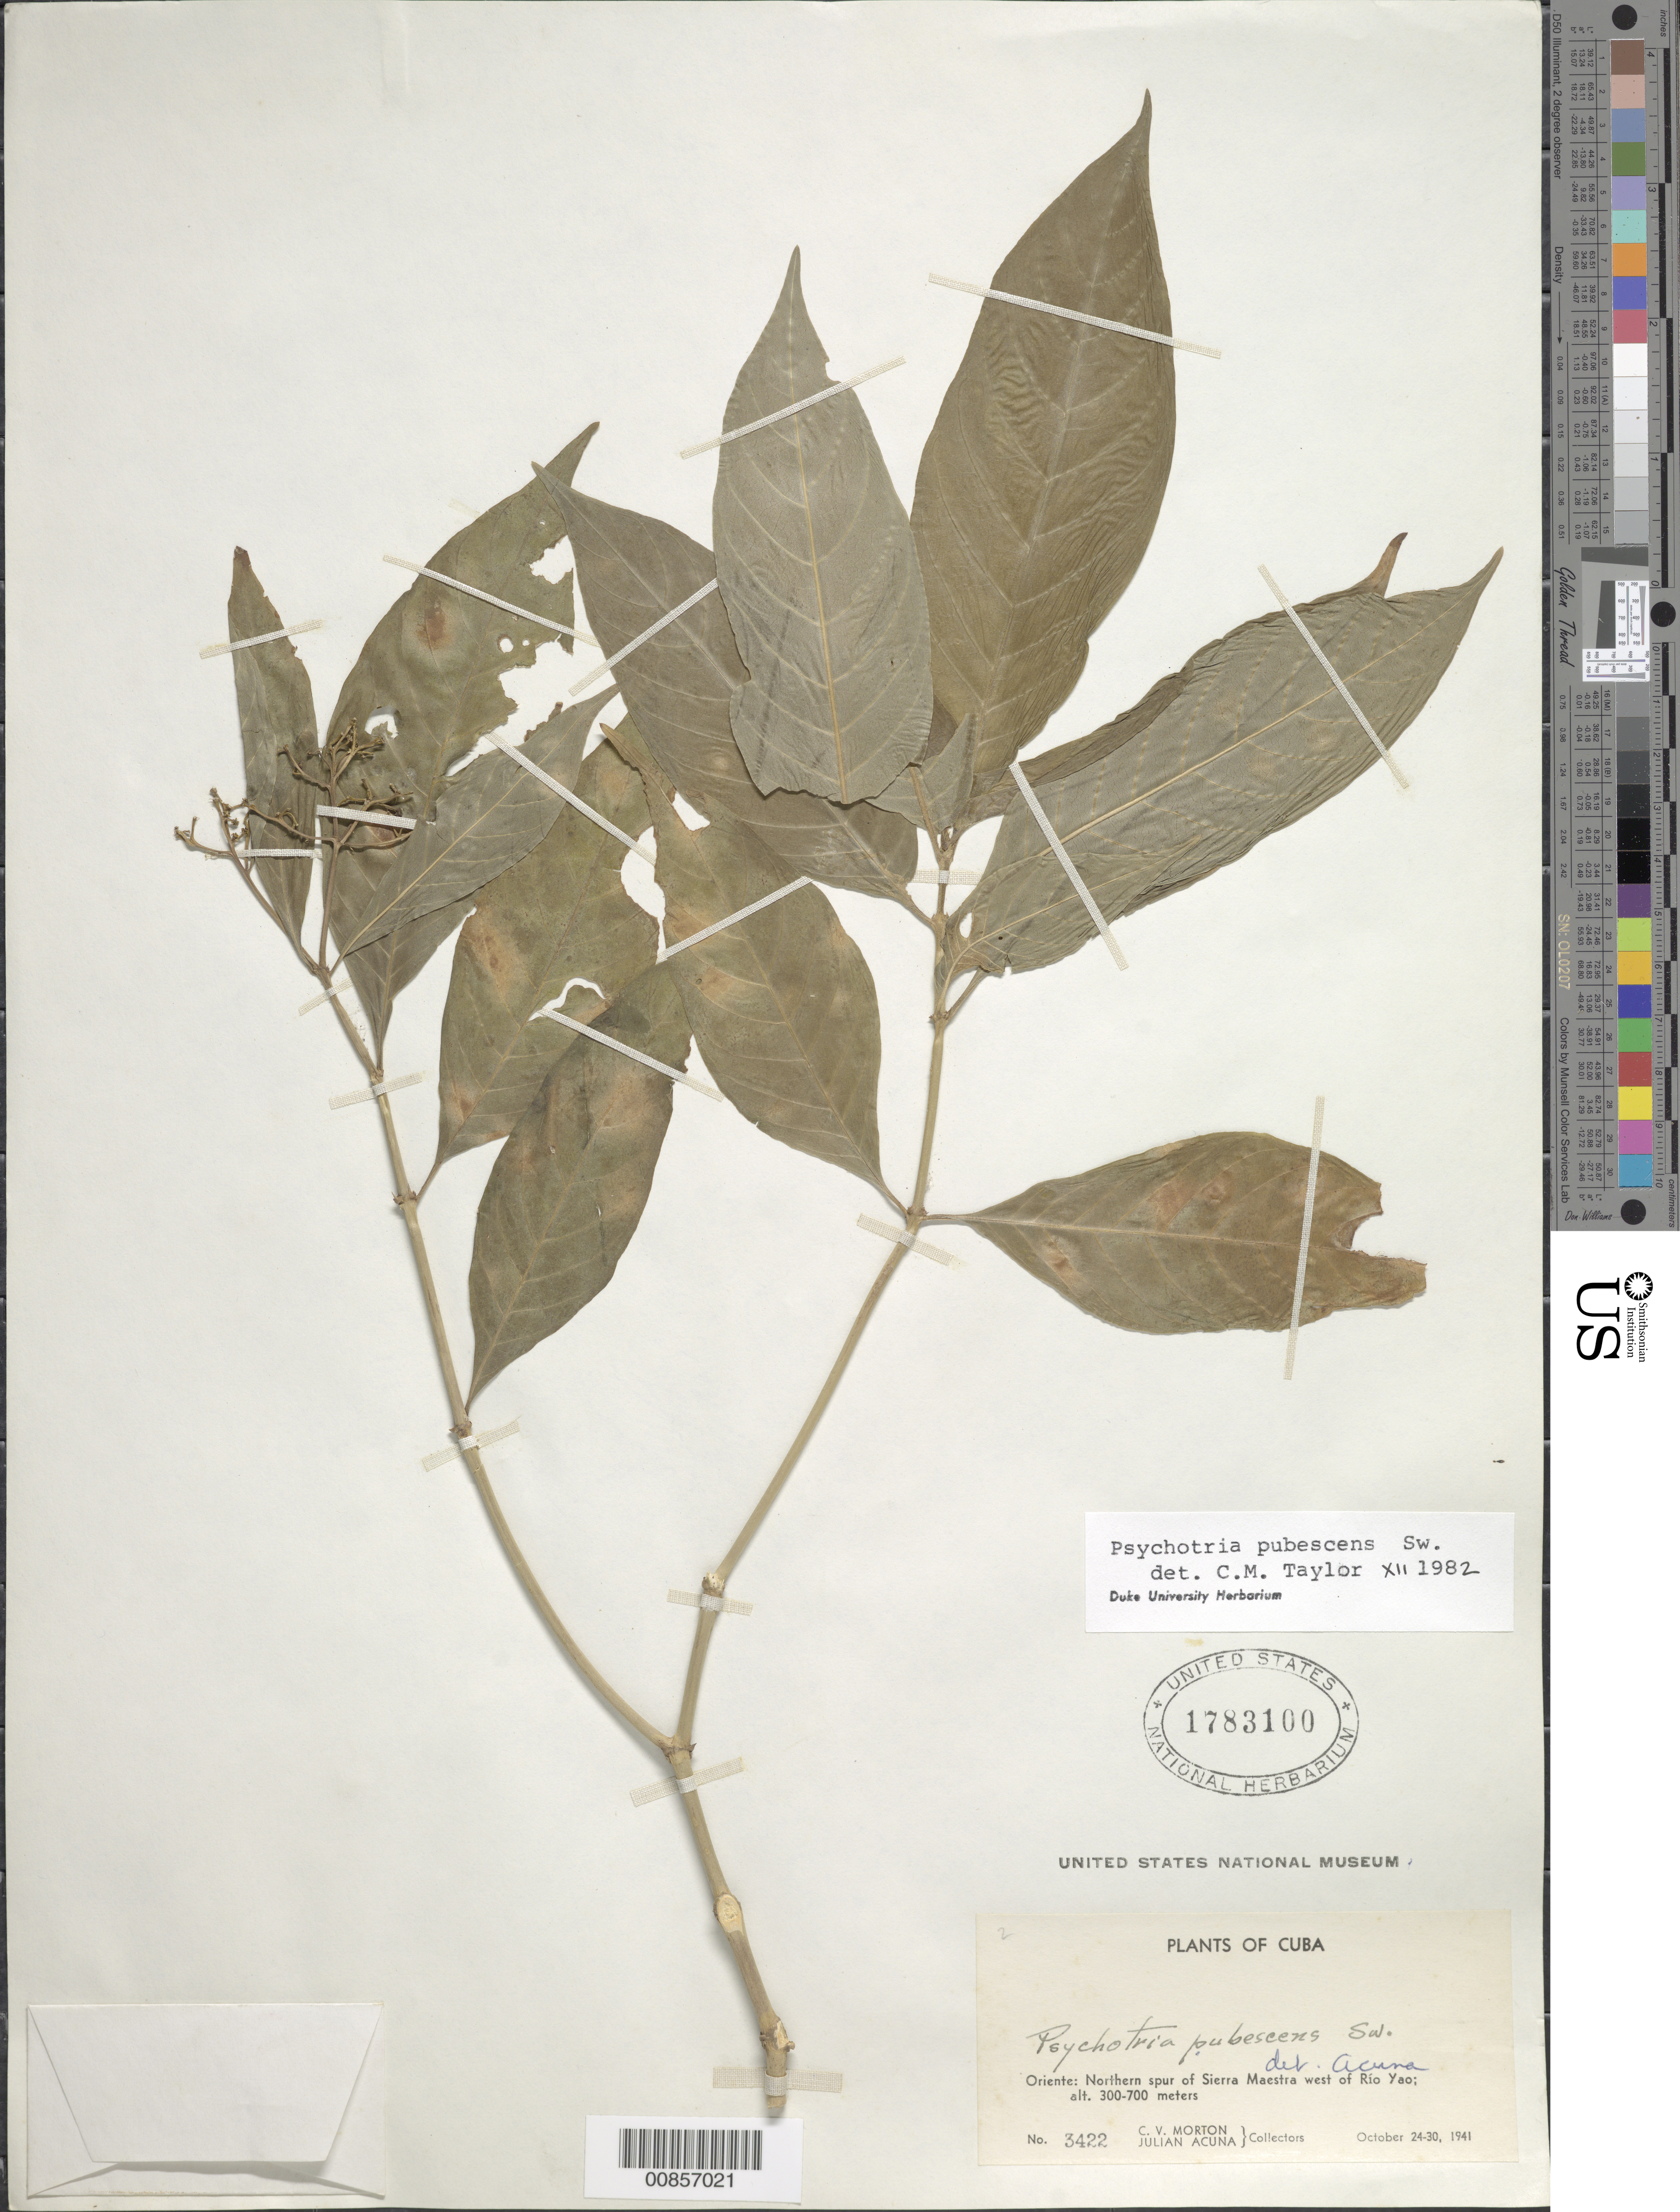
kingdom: Plantae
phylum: Tracheophyta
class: Magnoliopsida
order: Gentianales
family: Rubiaceae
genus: Psychotria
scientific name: Psychotria pubescens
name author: Sw.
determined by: Acuña, J. B.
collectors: C. V. Morton & J. Acuña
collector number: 3422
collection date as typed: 24 Oct 1941 to 30 Oct 1941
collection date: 1941-10-24/1941-10-30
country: Cuba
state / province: Oriente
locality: Northern spur of Sierra maestra west of Rio Yao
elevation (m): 300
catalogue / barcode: US 1783100